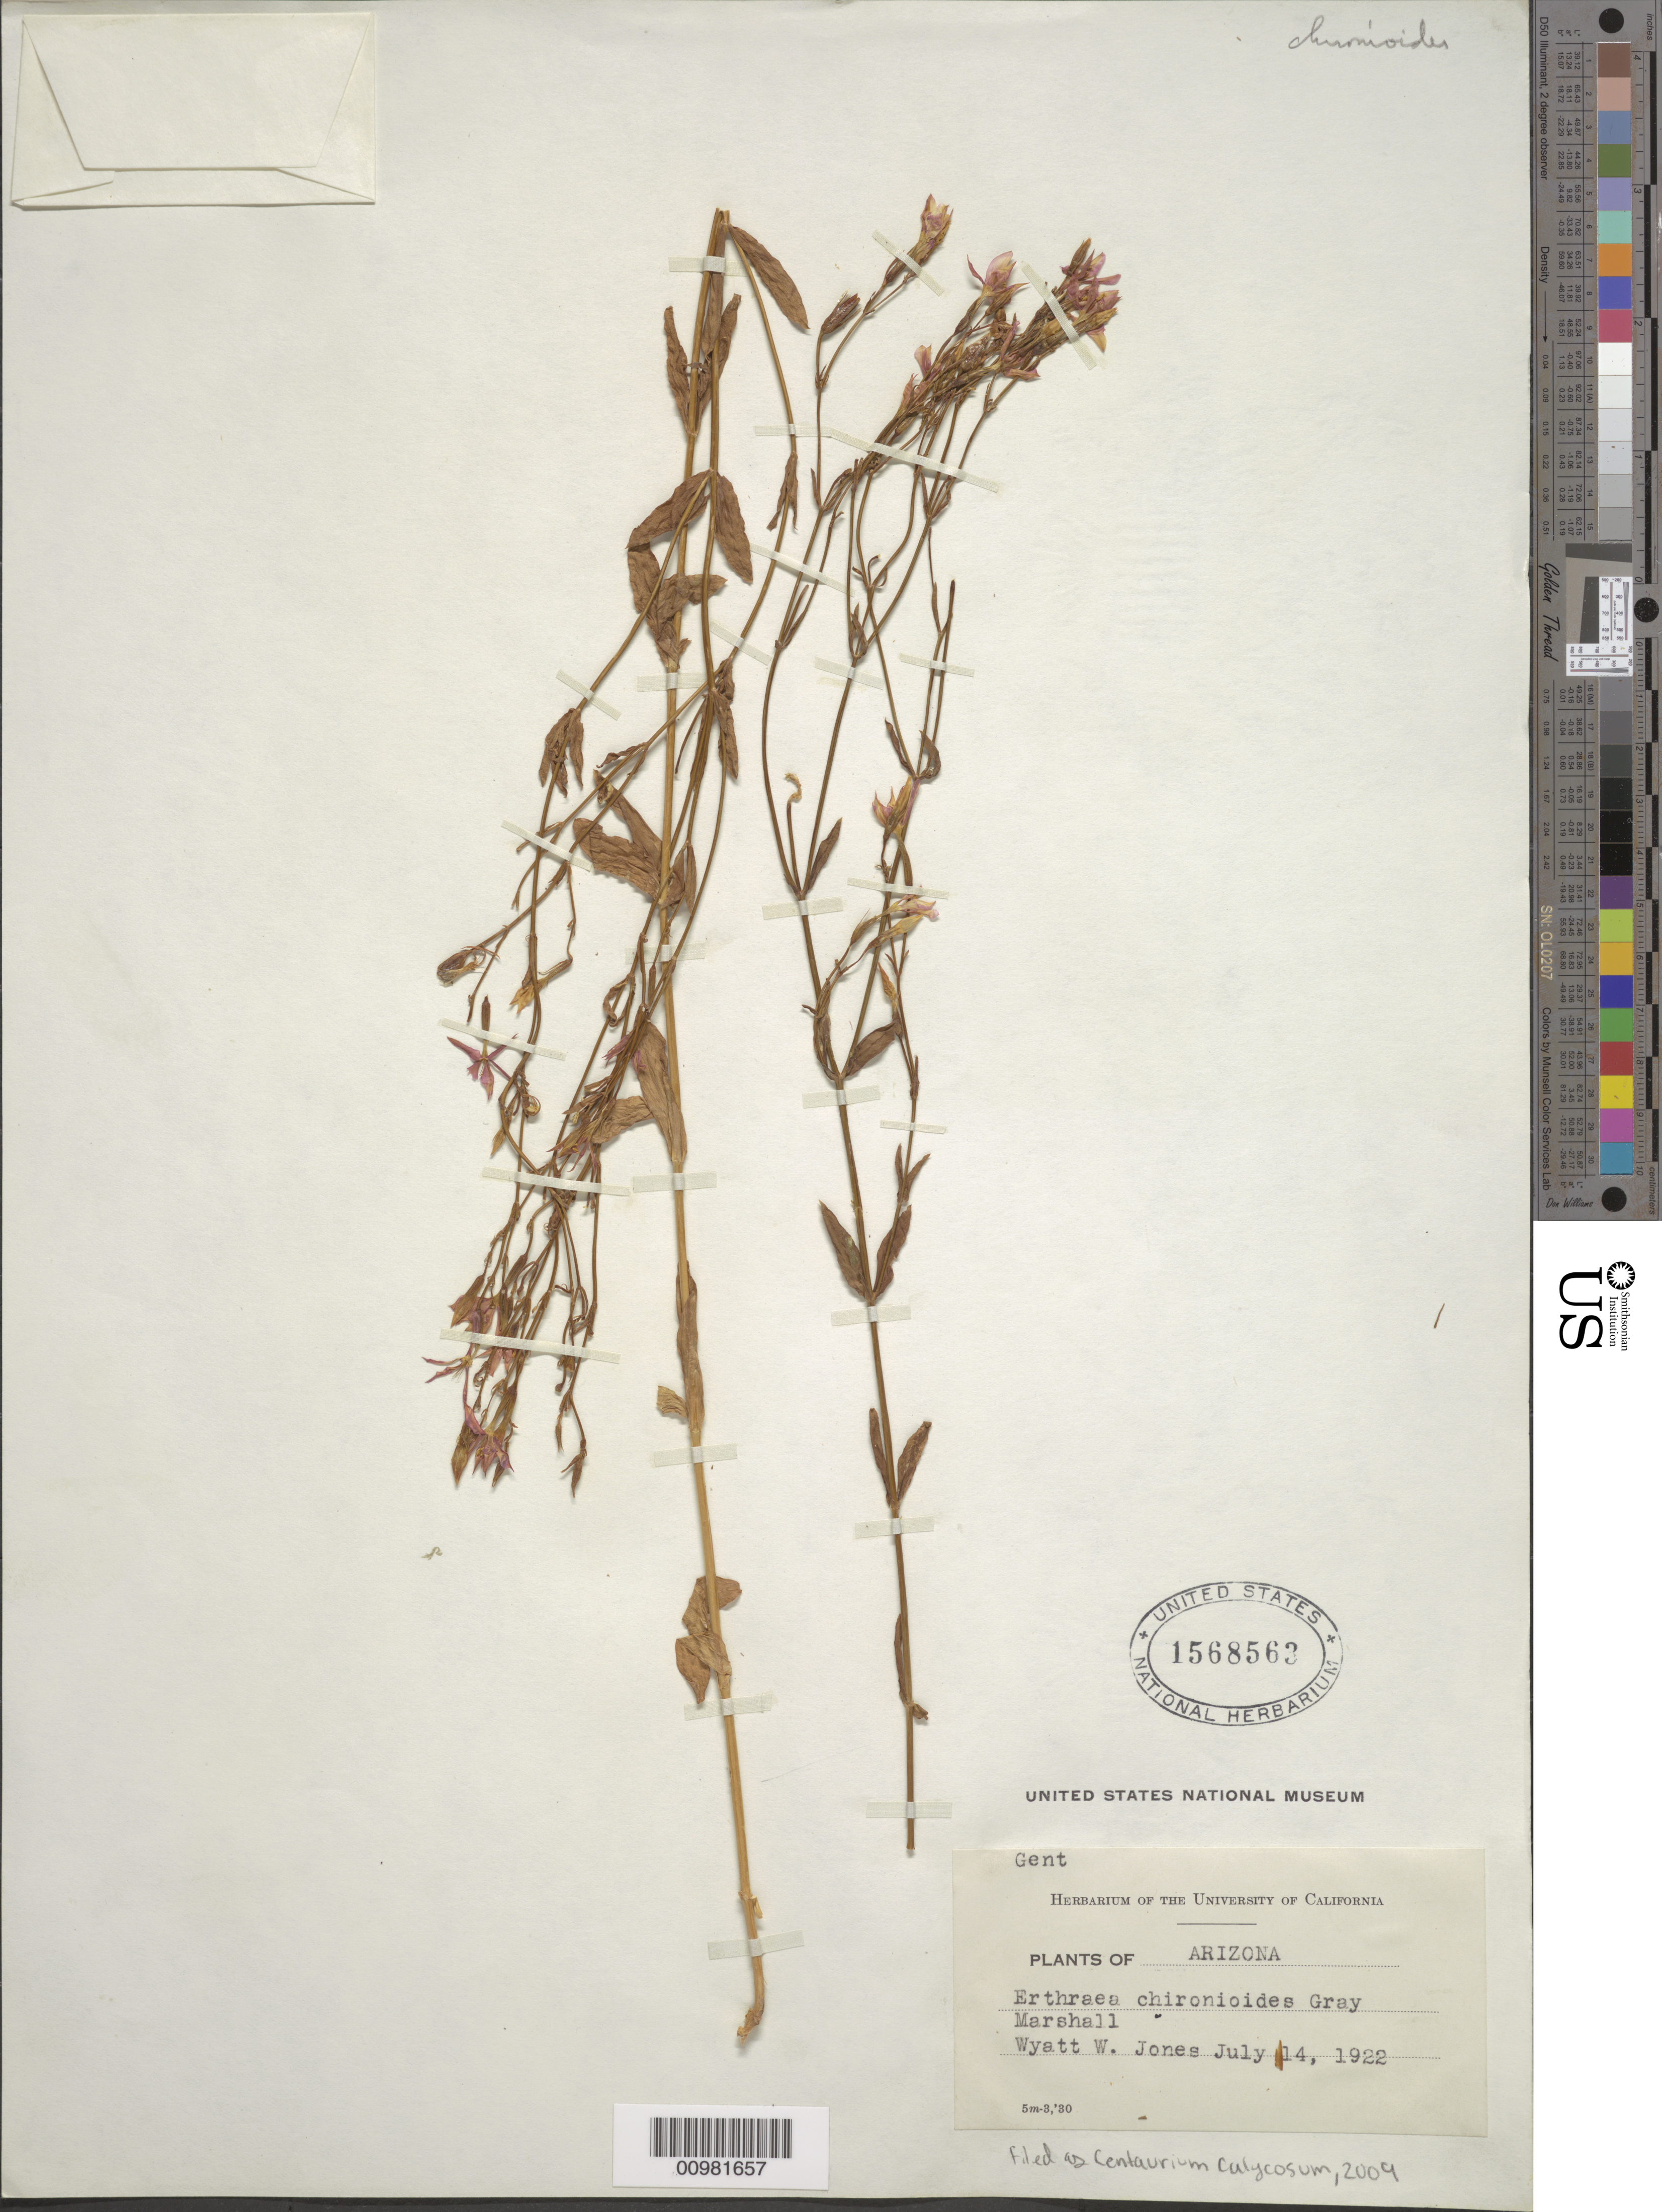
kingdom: Plantae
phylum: Tracheophyta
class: Magnoliopsida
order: Gentianales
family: Gentianaceae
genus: Centaurium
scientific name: Centaurium calycosum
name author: (Buckley) Buckley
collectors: W. W. Jones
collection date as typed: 03 May 1930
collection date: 1930-05-03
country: United States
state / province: Arizona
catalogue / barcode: US 1568563